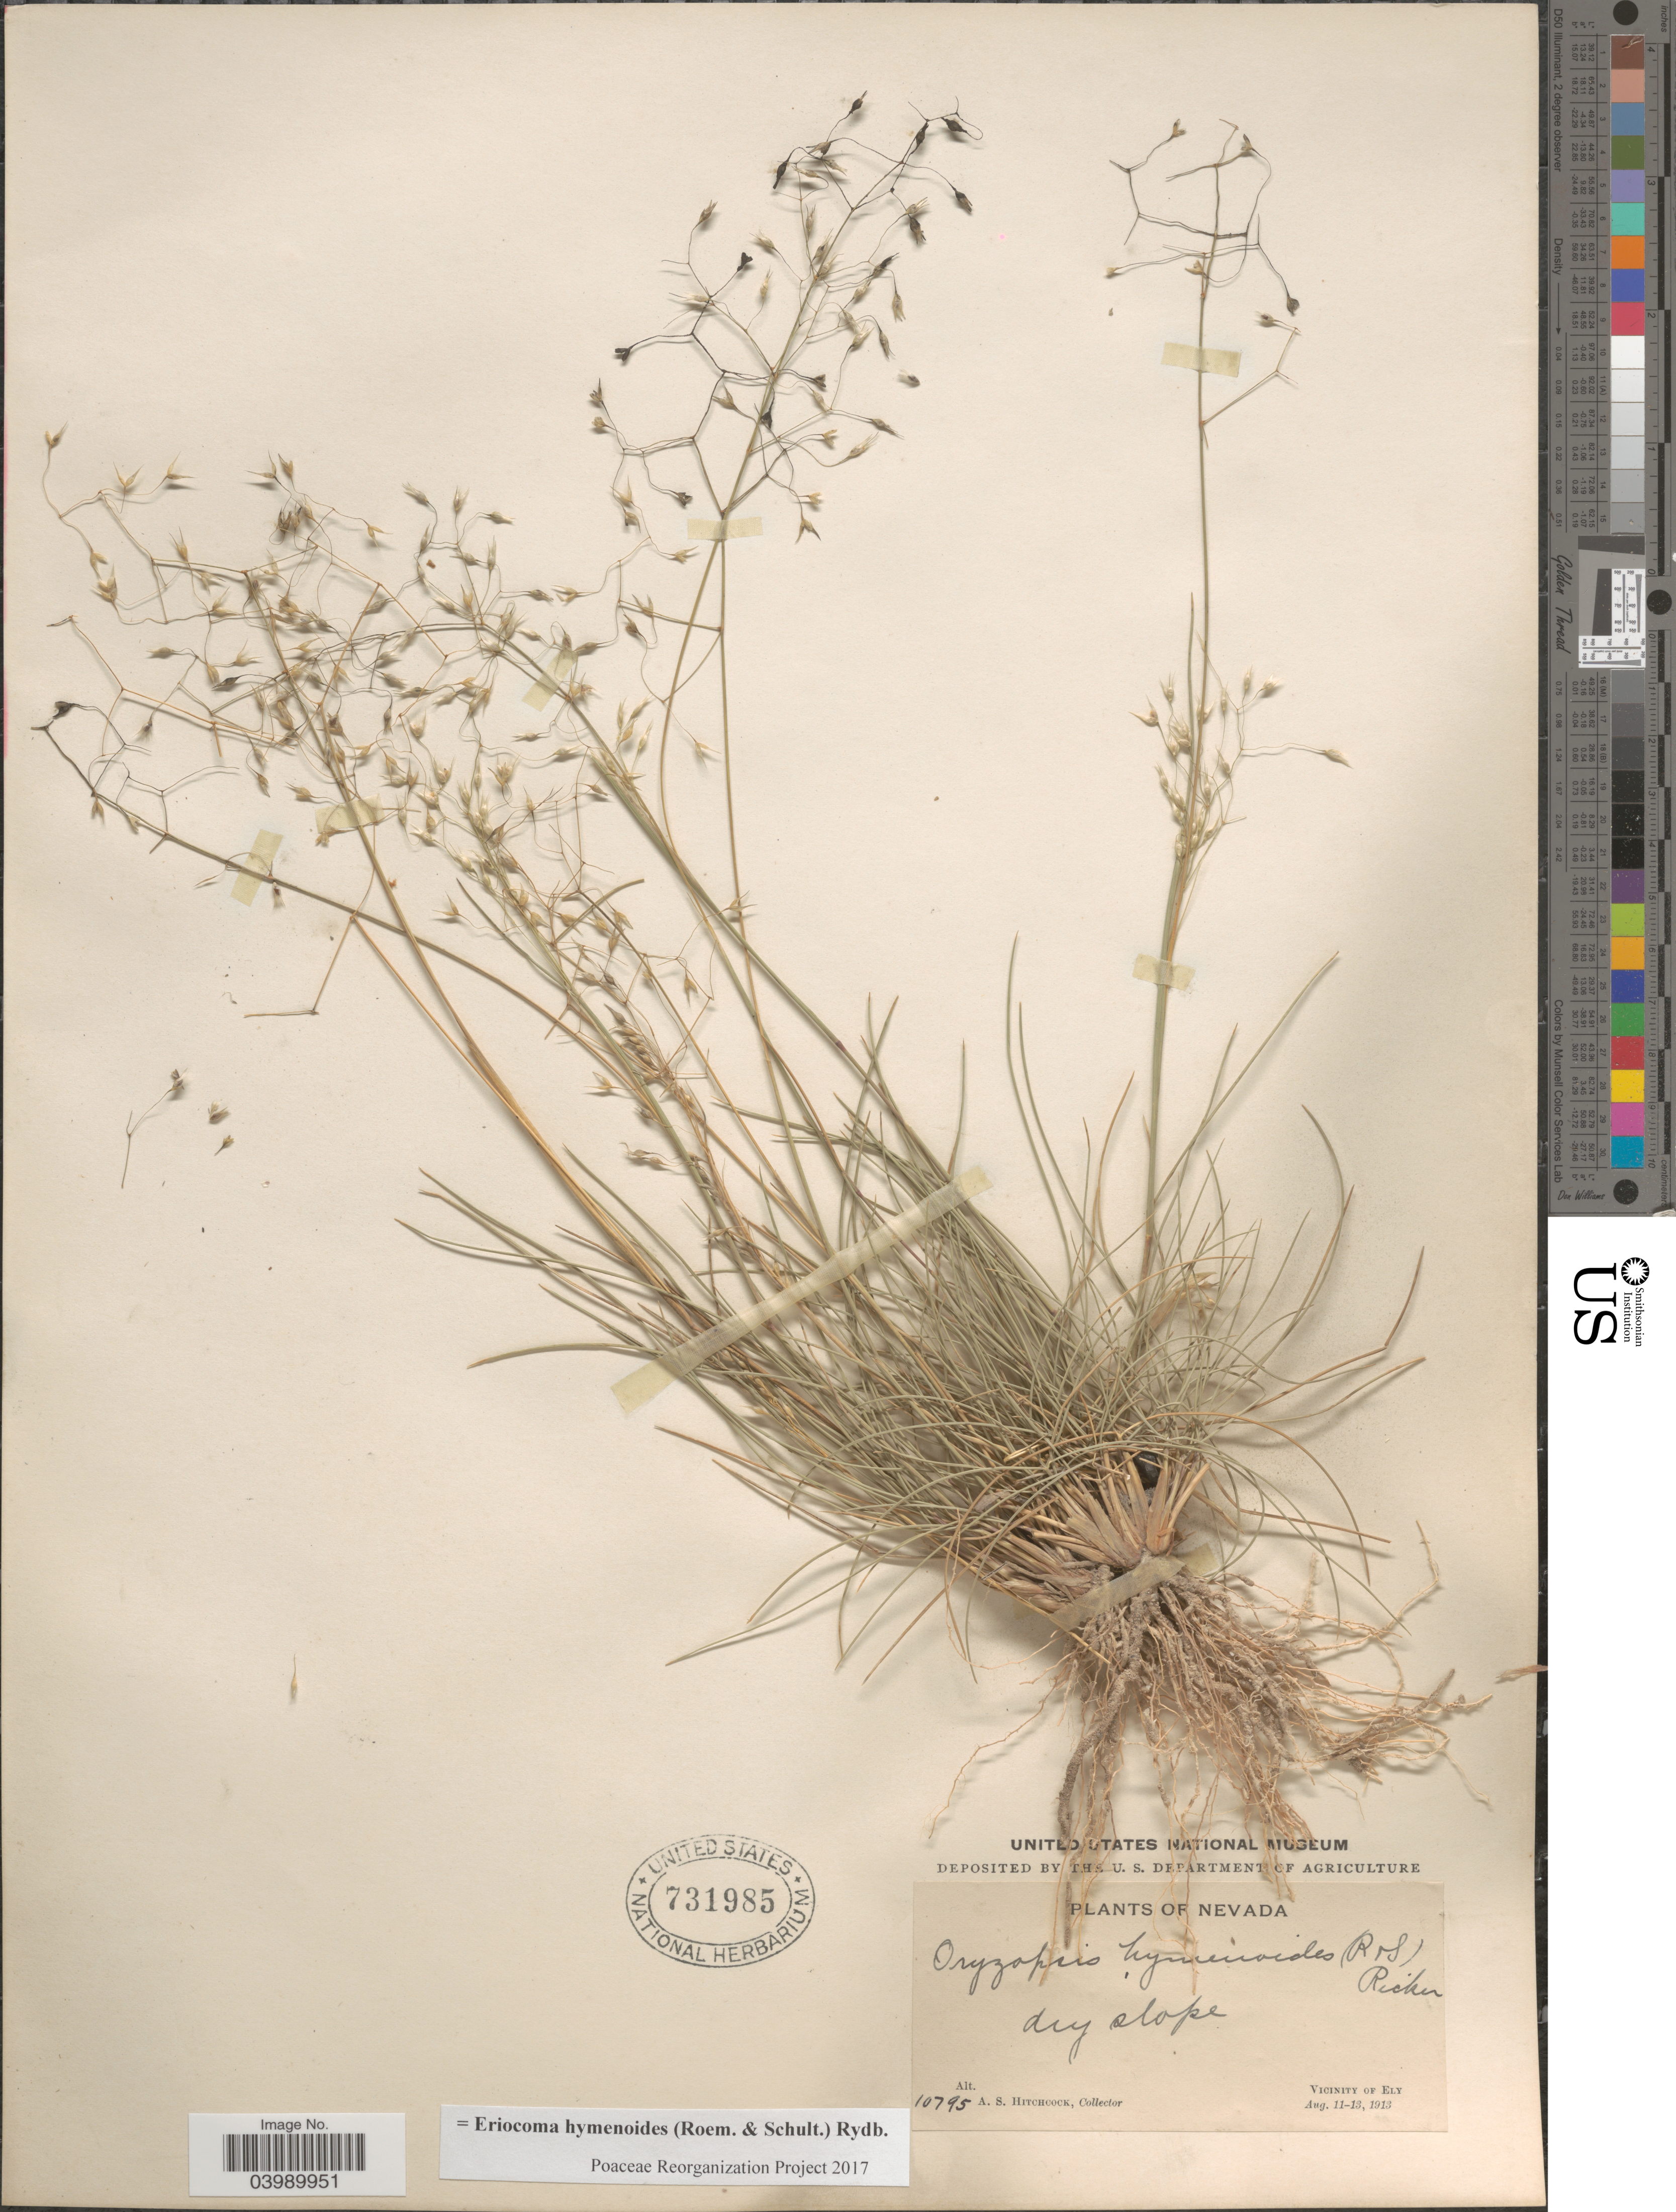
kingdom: Plantae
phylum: Tracheophyta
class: Liliopsida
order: Poales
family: Poaceae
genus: Eriocoma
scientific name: Eriocoma hymenoides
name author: (Roem. & Schult.) Rydb.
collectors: A. S. Hitchcock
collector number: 10795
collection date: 1913-08-11/1913-08-13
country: United States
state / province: Nevada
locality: Vicinity of Ely.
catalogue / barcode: US 731985